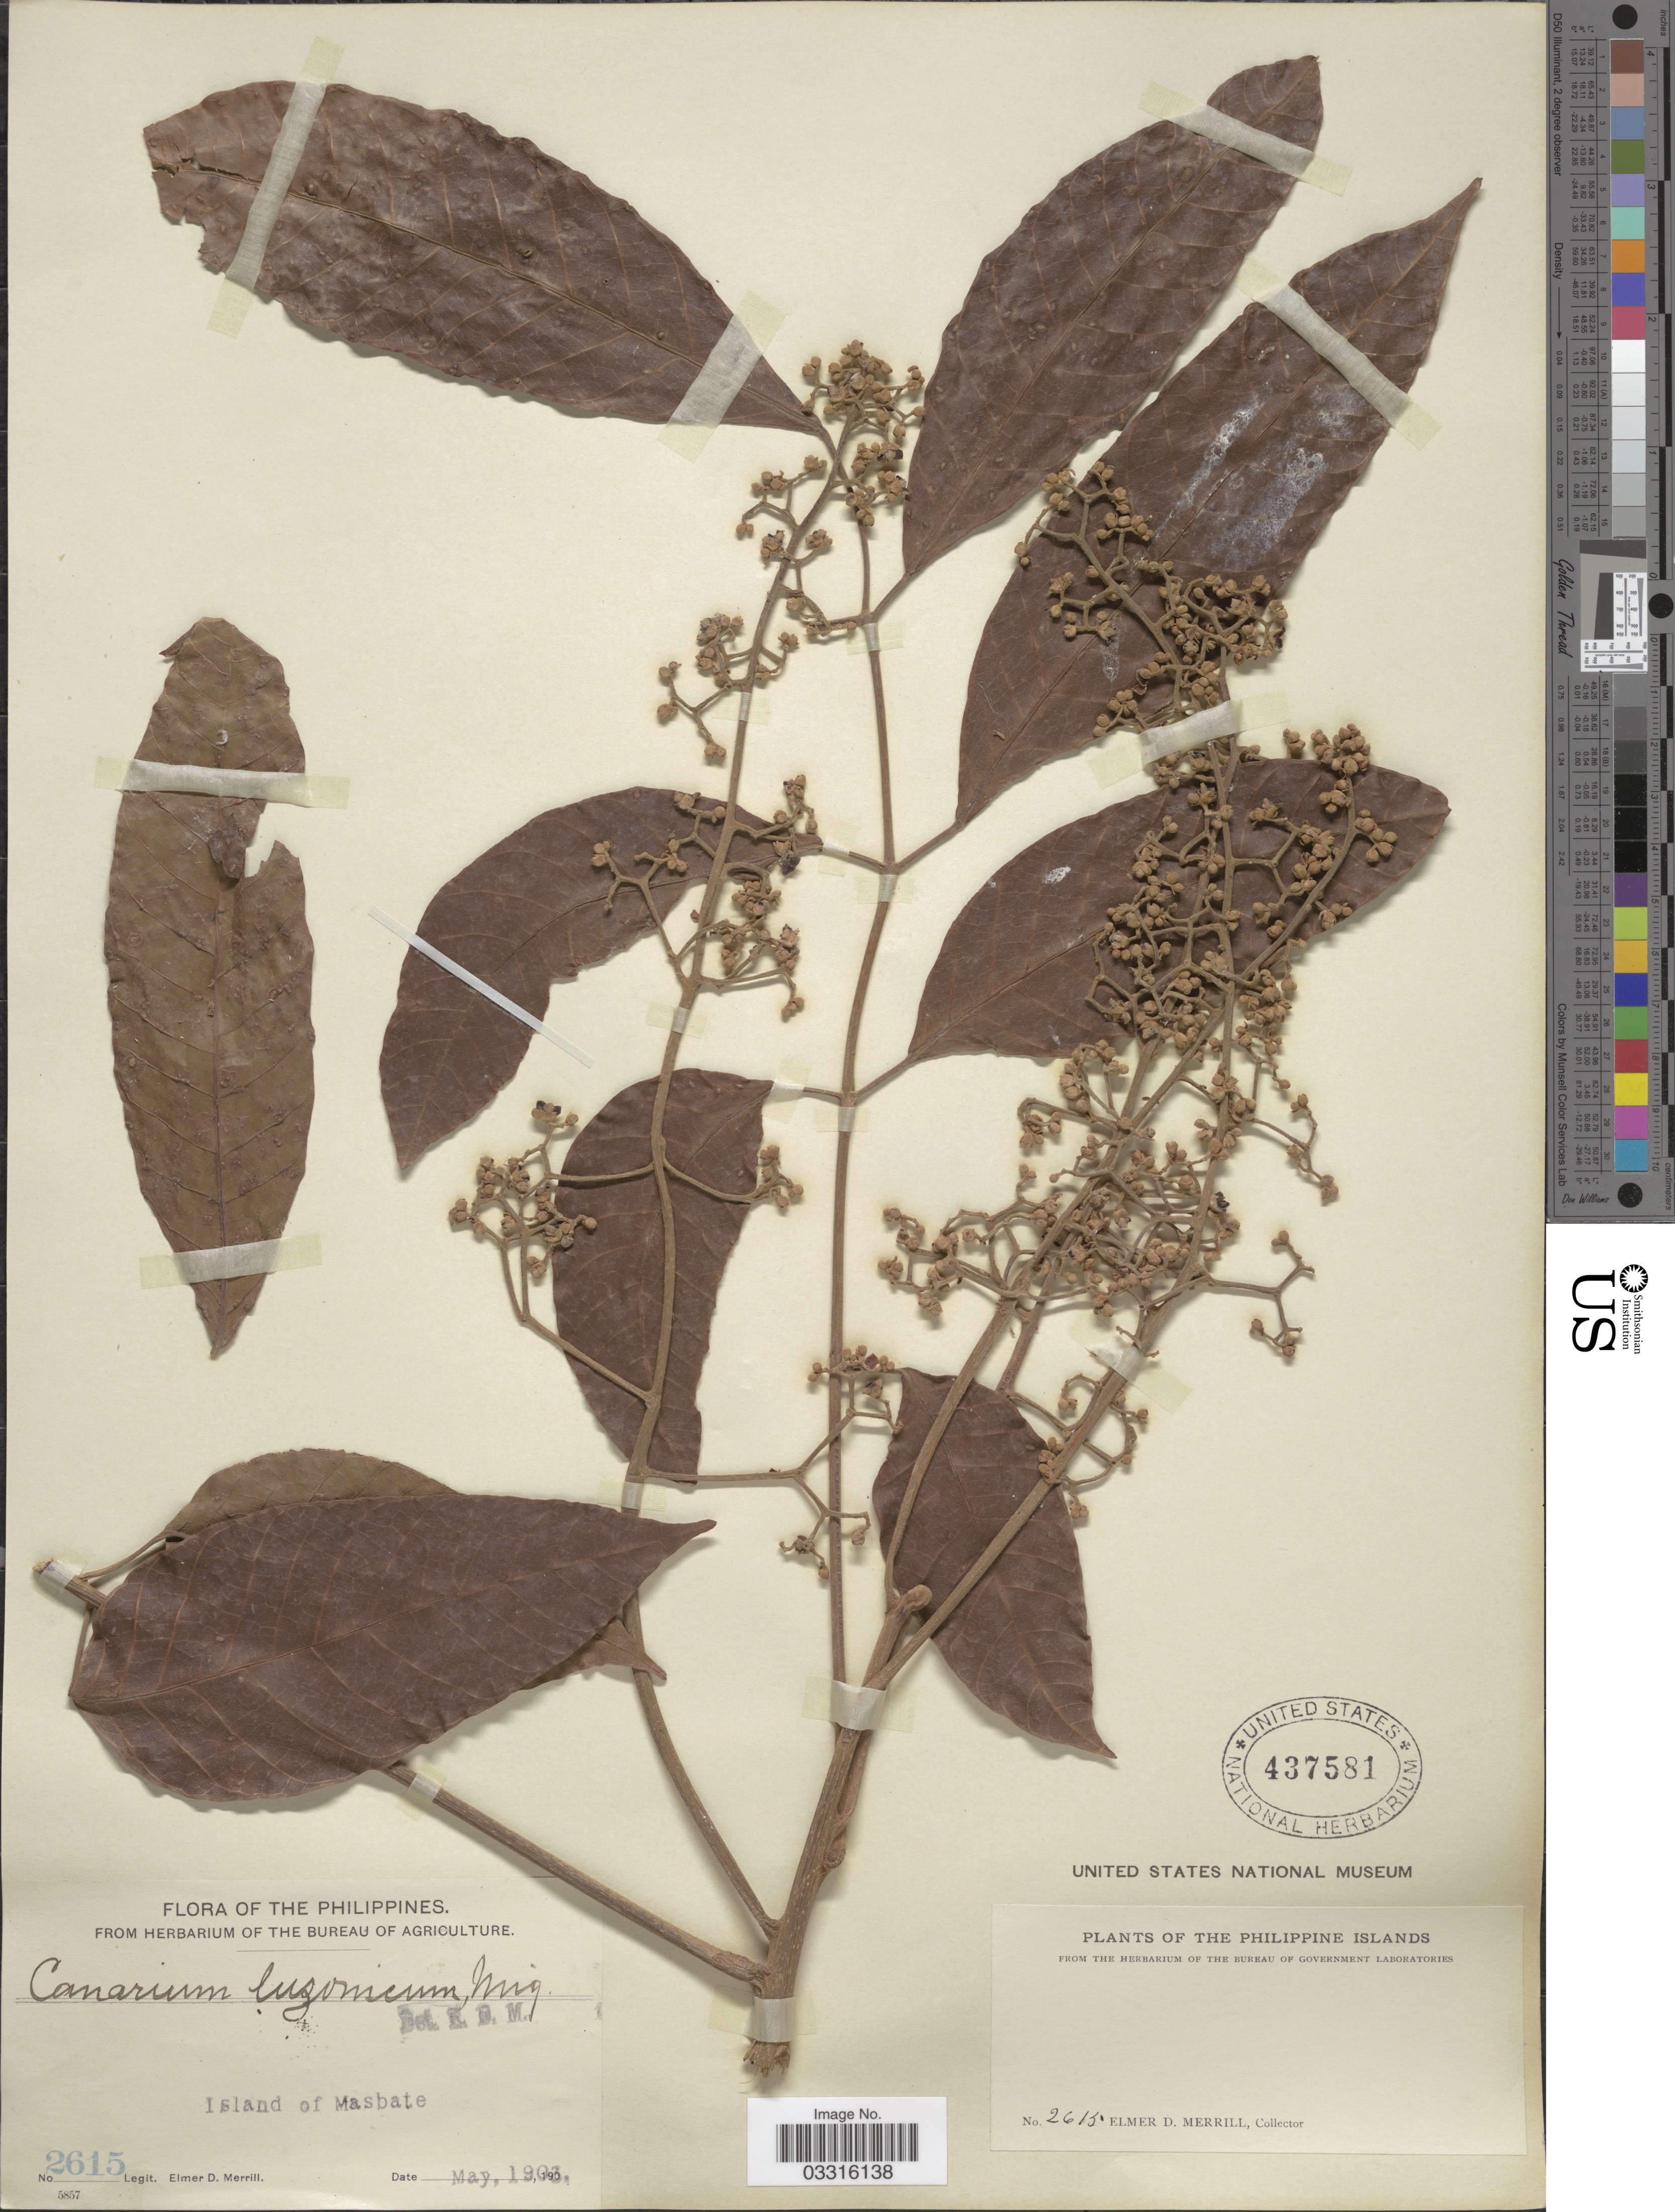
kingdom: Plantae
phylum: Tracheophyta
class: Magnoliopsida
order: Sapindales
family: Burseraceae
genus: Canarium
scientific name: Canarium luzonicum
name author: (Blume) A. Gray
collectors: E. D. Merrill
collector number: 2615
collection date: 1903-05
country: Philippines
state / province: Bicol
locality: Island of Masbate.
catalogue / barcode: US 437581